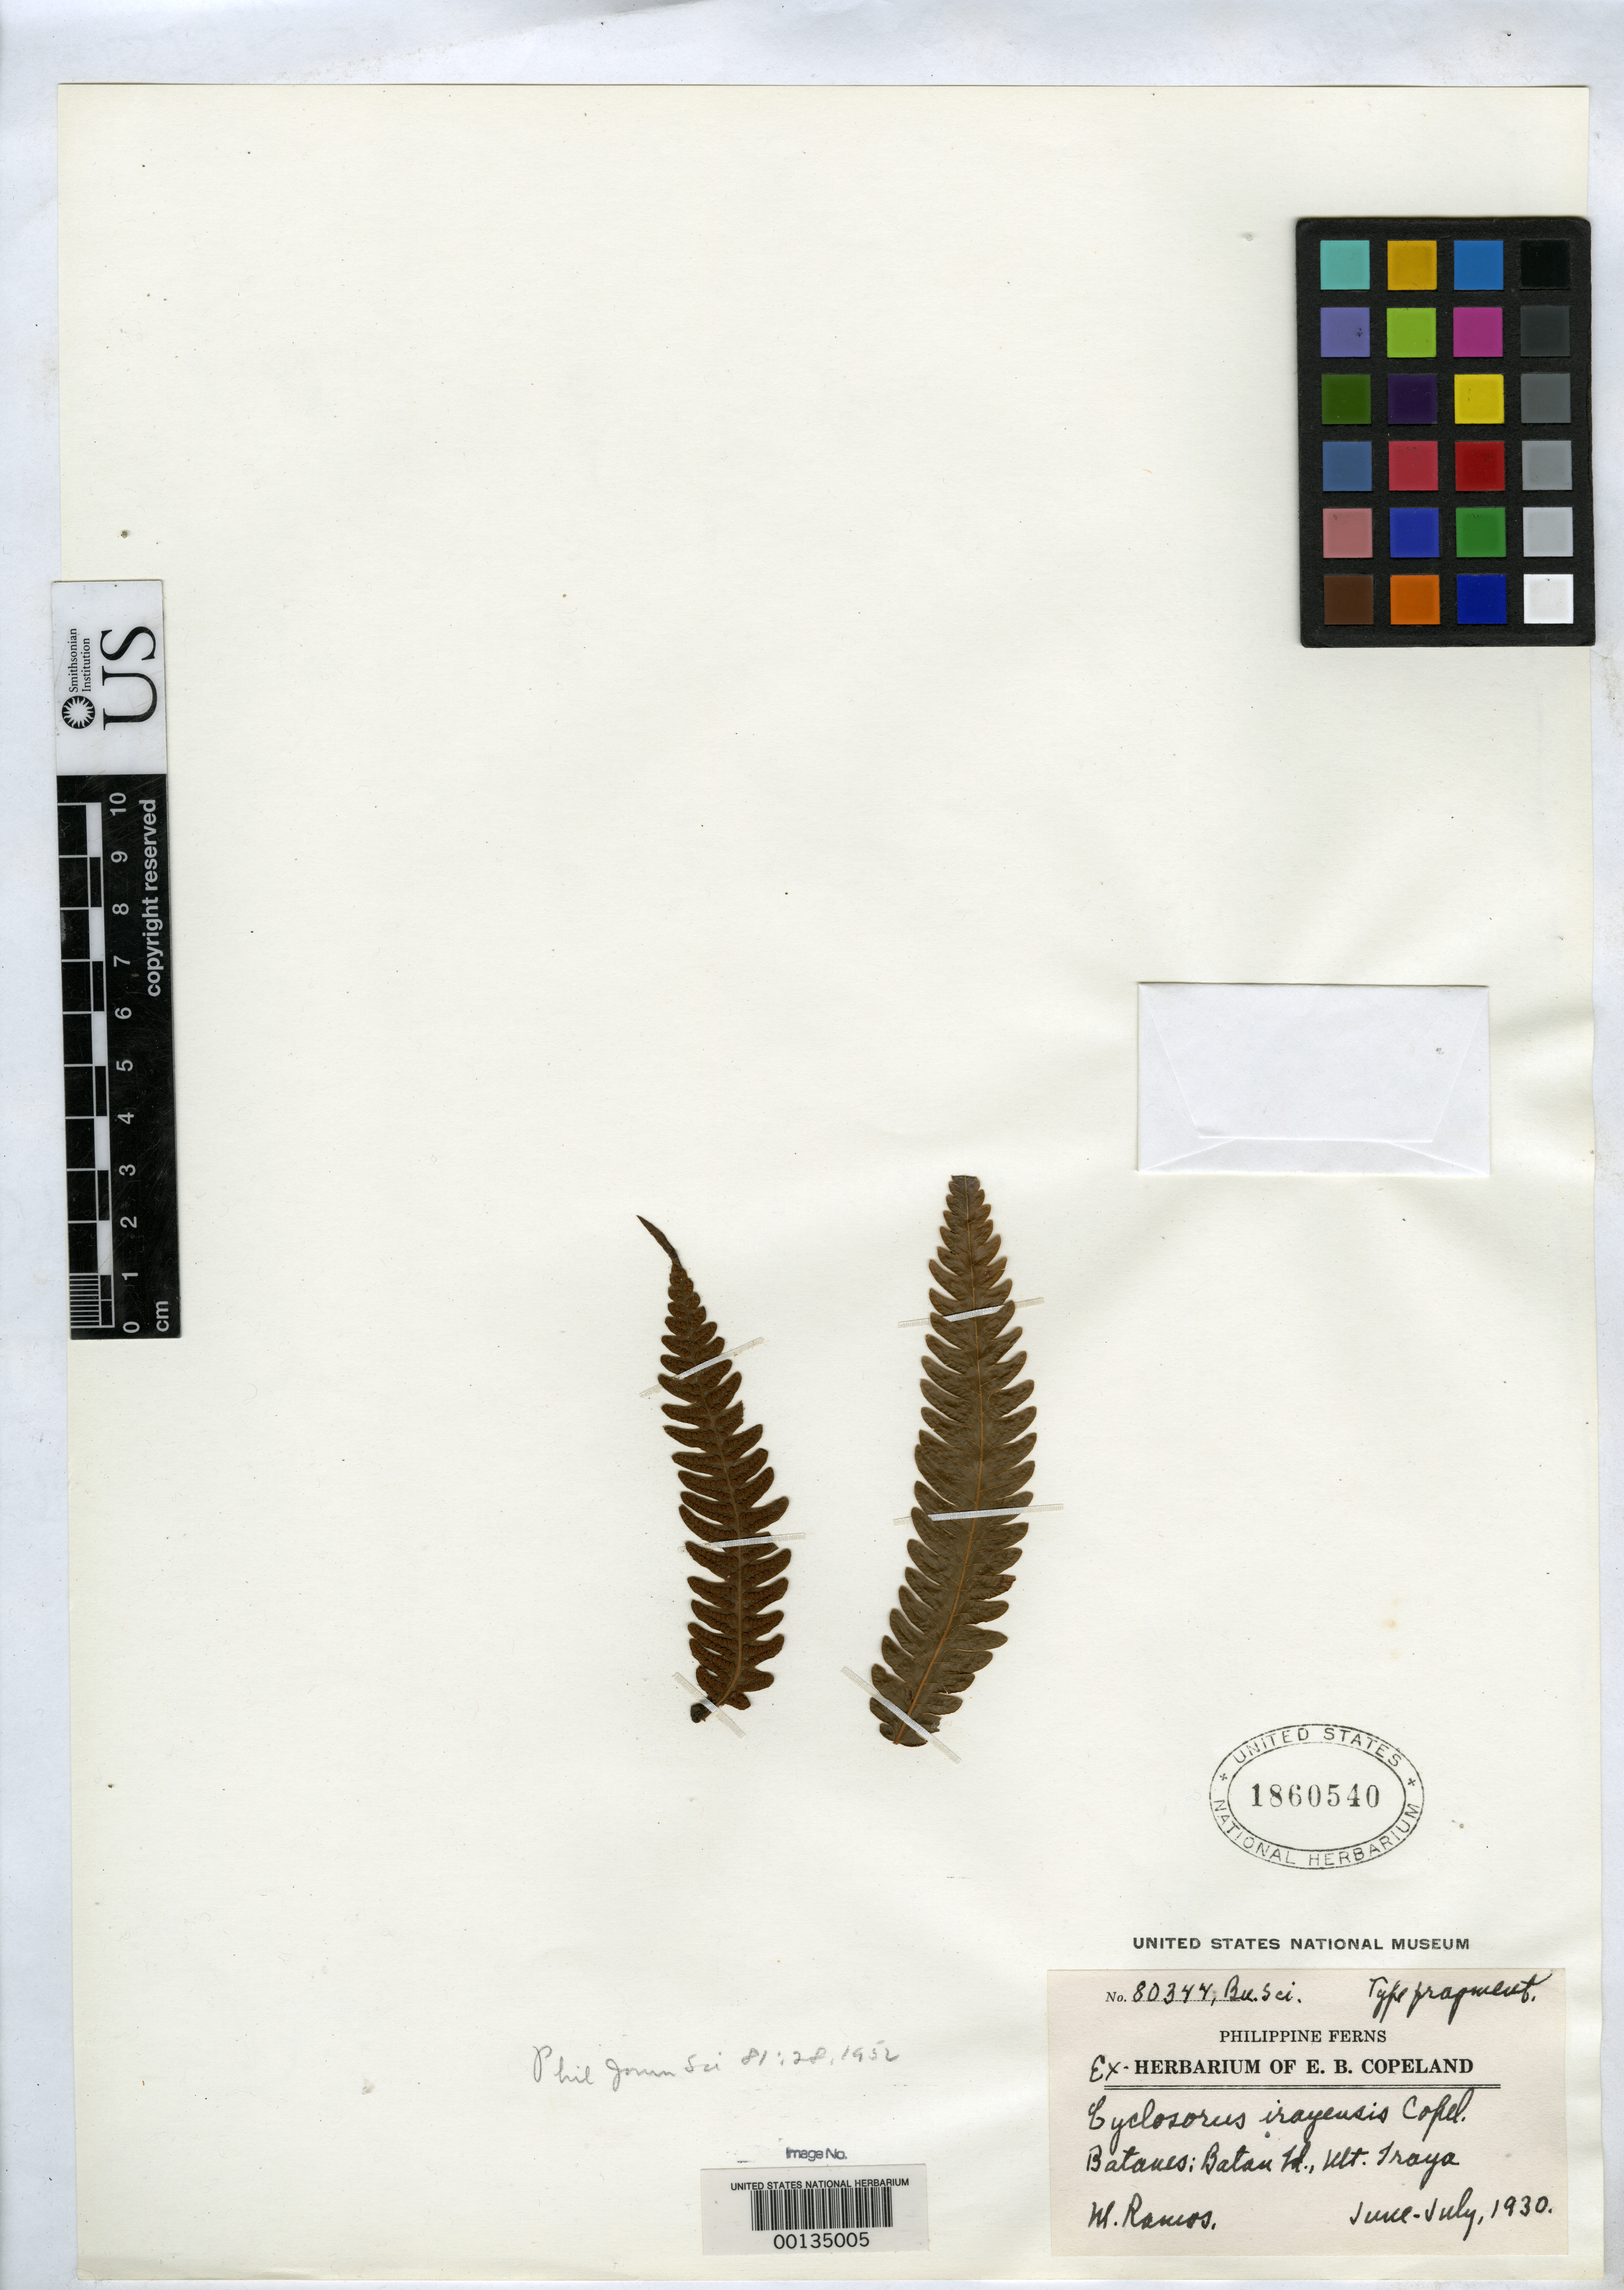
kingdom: Plantae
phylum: Tracheophyta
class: Polypodiopsida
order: Polypodiales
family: Thelypteridaceae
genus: Cyclosorus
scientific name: Cyclosorus irayensis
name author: Copel.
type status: Isotype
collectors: M. Ramos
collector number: Bur. Sci. 80344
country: Philippines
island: Bataan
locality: Mt. Iraya.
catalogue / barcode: US 1860540